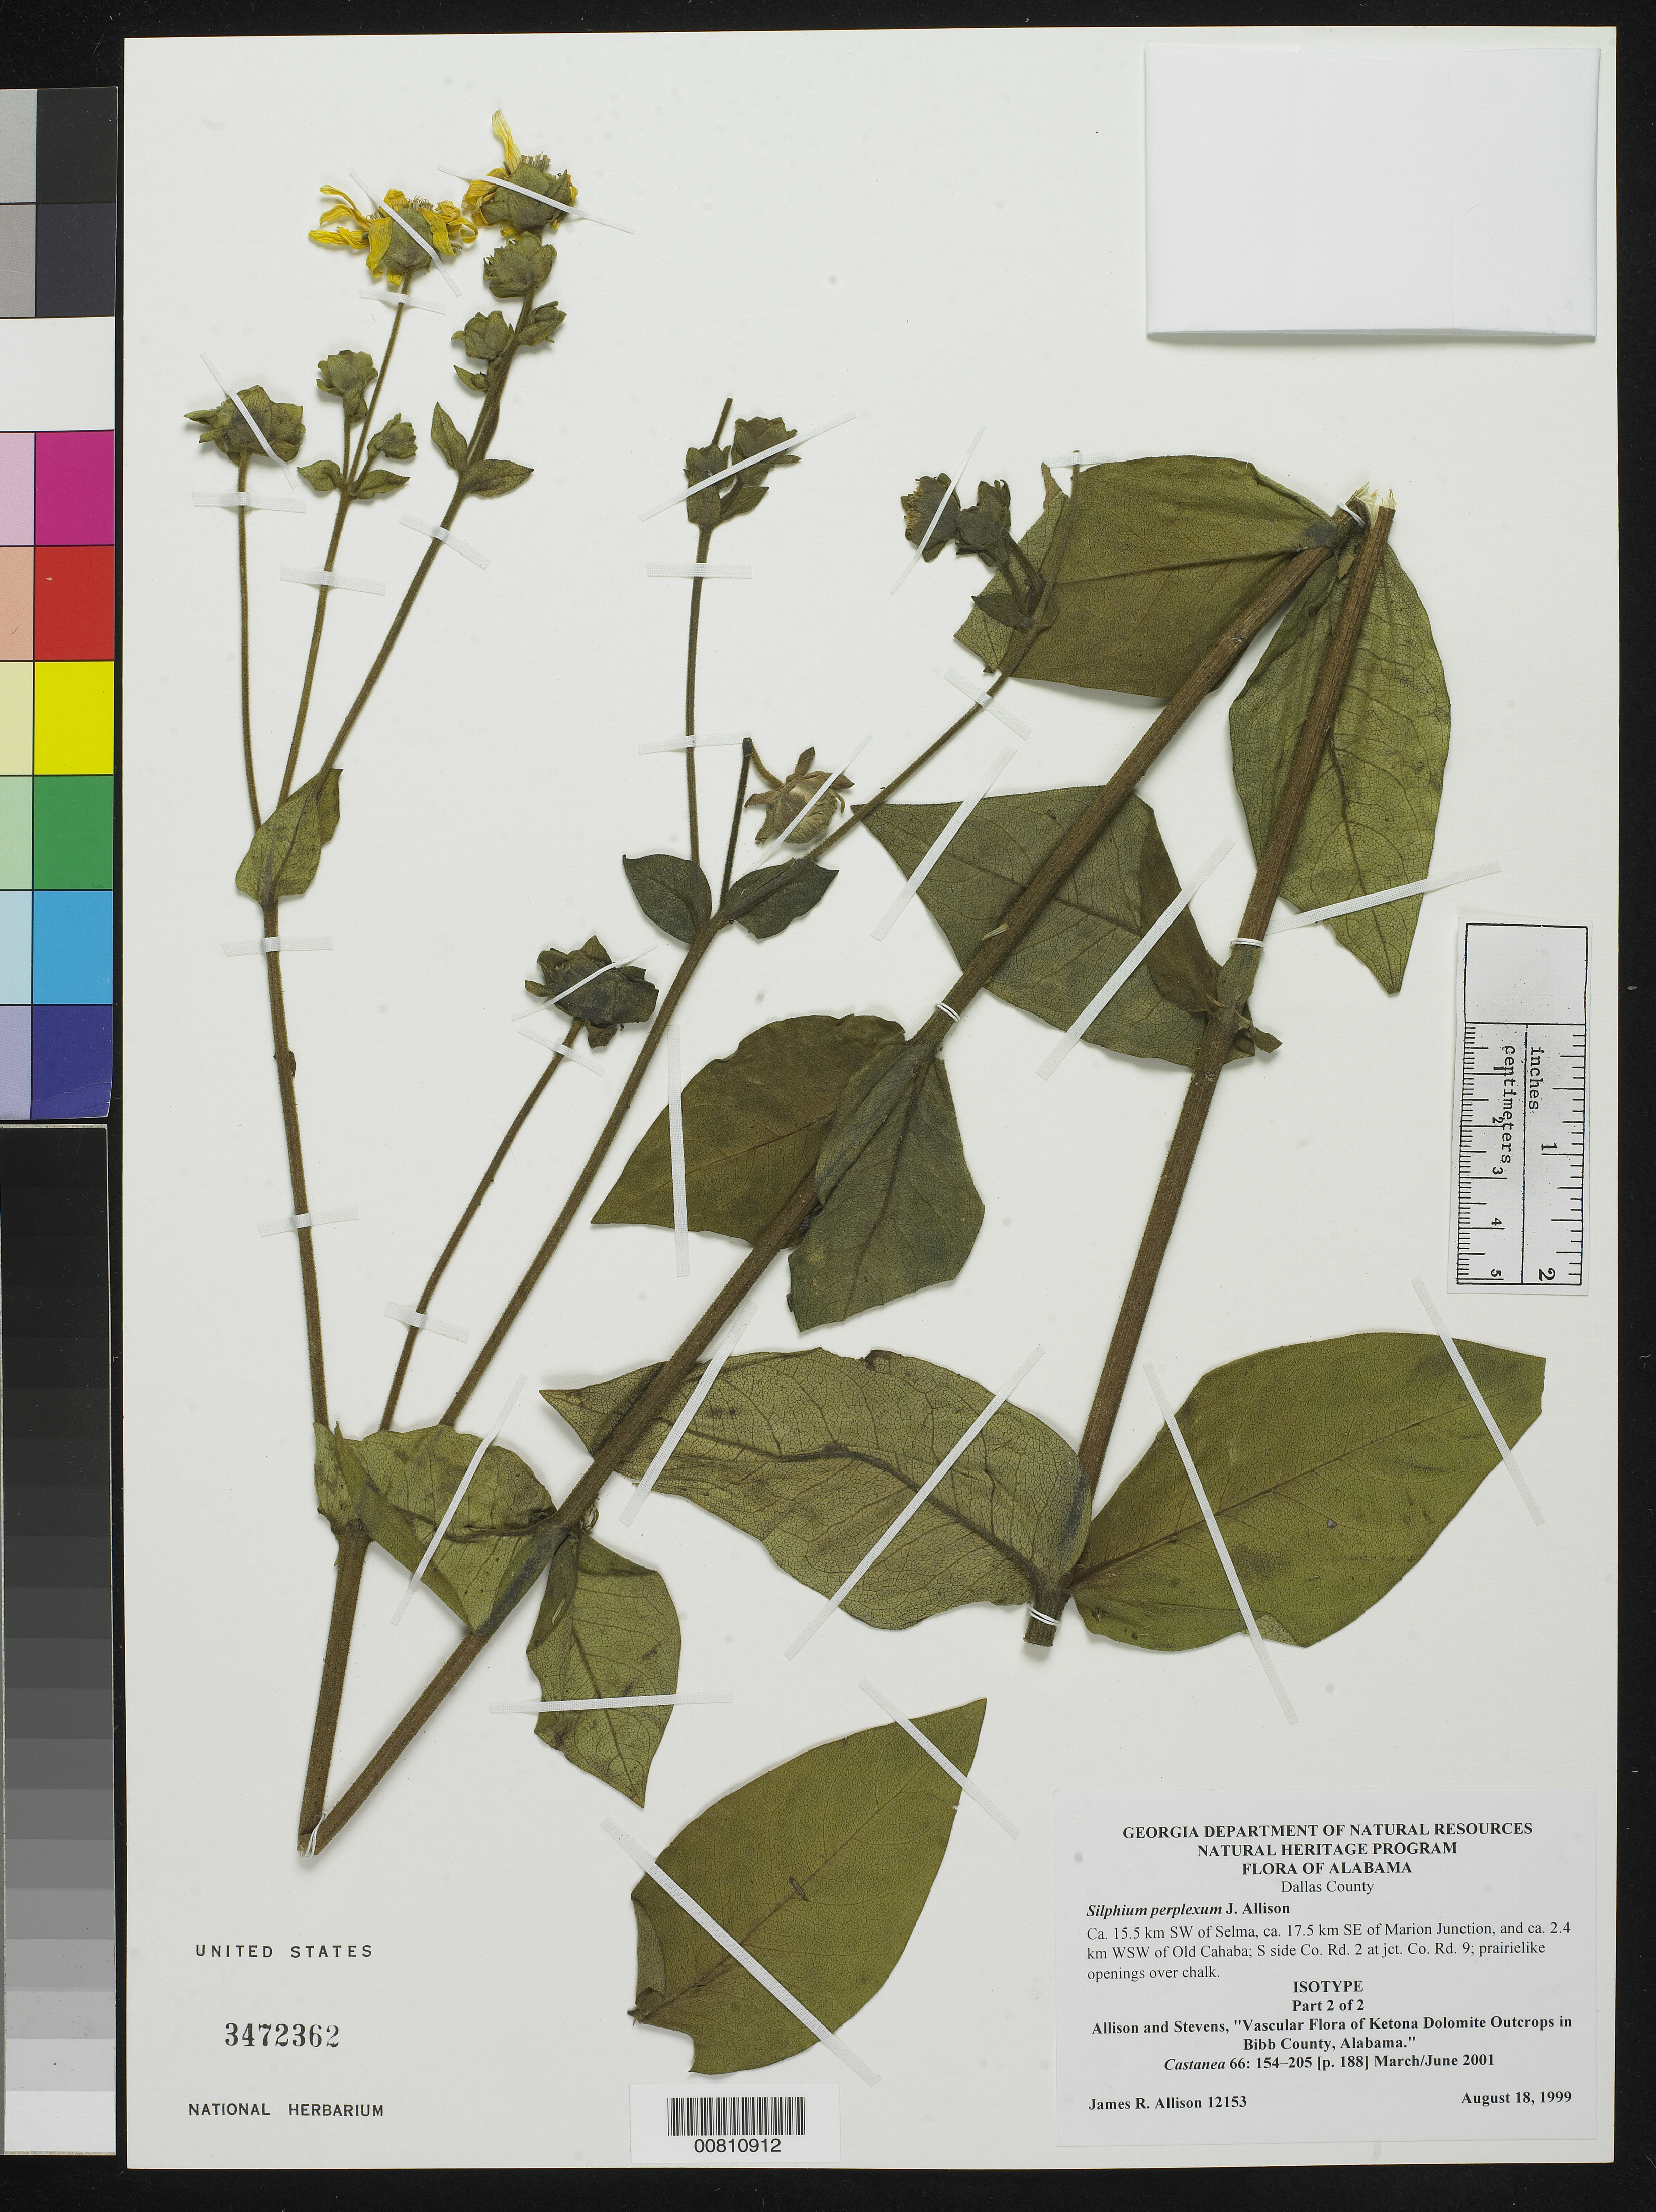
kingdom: Plantae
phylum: Tracheophyta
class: Magnoliopsida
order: Asterales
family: Asteraceae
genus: Silphium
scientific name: Silphium perplexum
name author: J.R. Allison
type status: Isotype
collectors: J. R. Allison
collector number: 12153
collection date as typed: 18 Aug 1999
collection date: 1999-08-18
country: United States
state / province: Alabama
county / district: Dallas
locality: Ca. 15.5 km SW of Selma, ca. 17.5 km SE of Marion Junction, and ca. 2.4 km WSW of Old Cahaba; S side Co. Rd. 2 at jct. Co. Rd. 9.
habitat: Prairielike openings over chalk.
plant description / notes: Holotype at GH.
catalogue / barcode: US 3472362